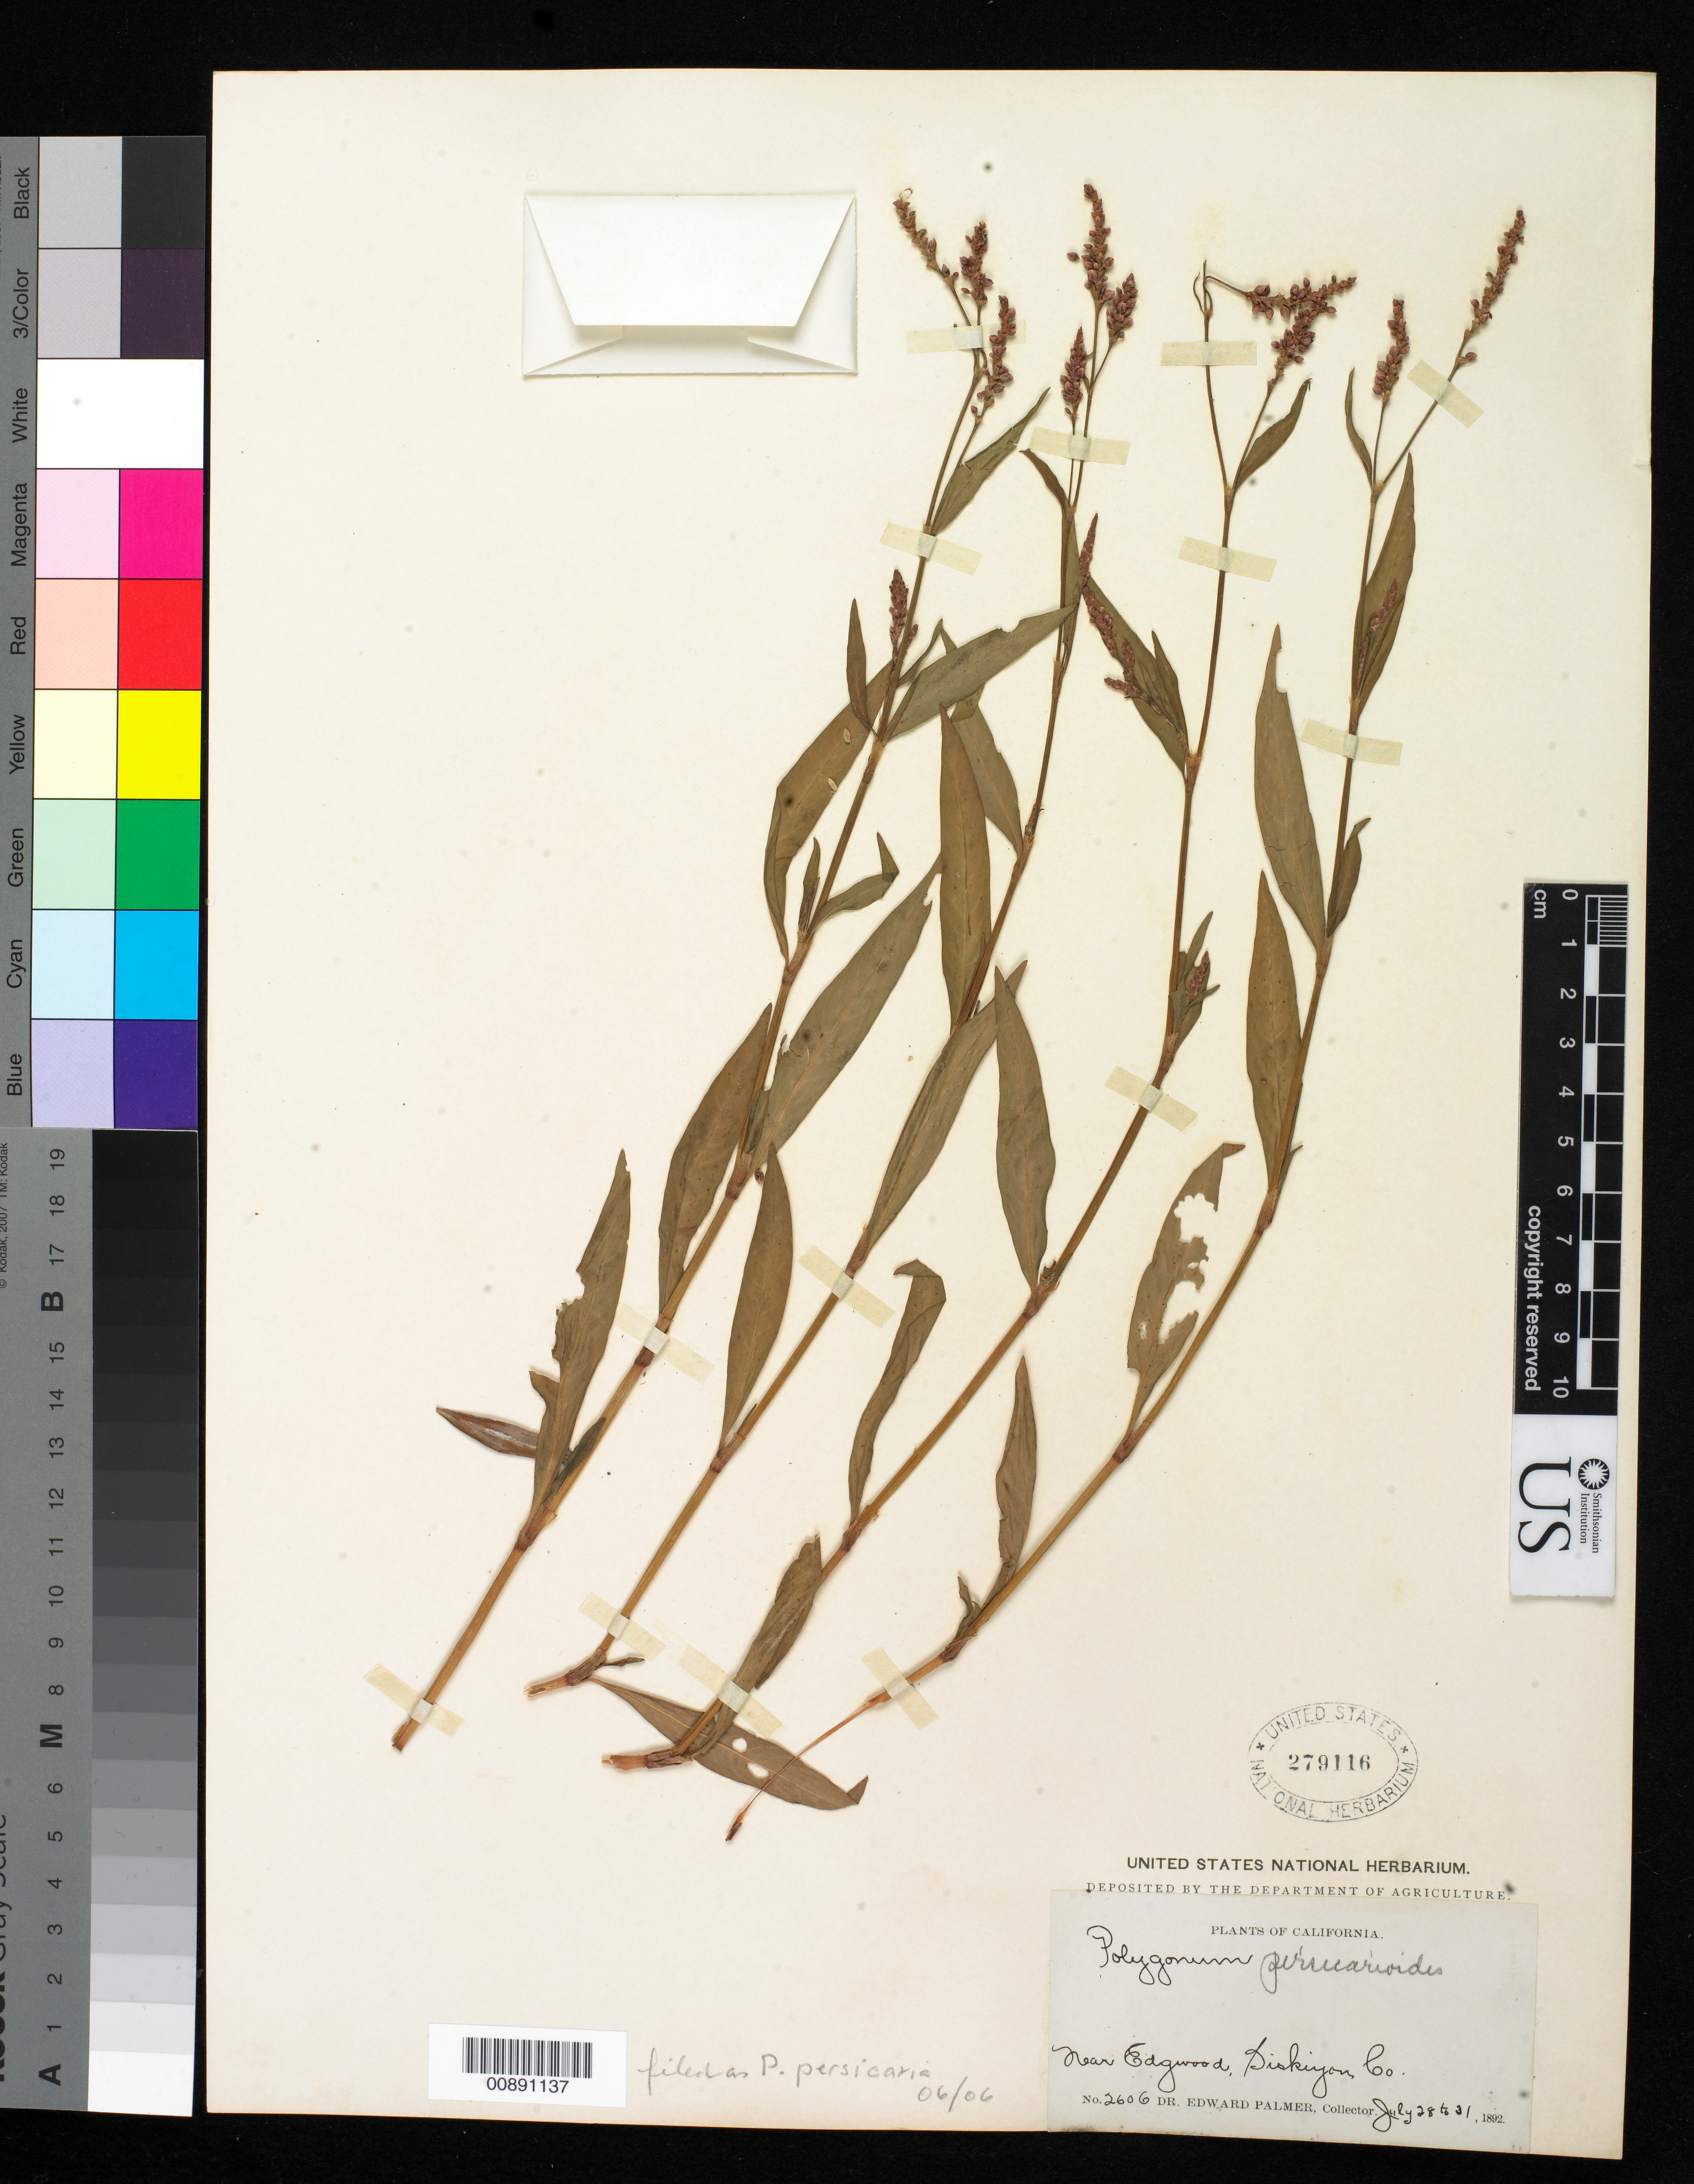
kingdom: Plantae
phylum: Tracheophyta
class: Magnoliopsida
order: Caryophyllales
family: Polygonaceae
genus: Persicaria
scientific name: Persicaria maculosa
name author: S.F. Gray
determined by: Atha, D. E.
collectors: E. Palmer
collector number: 2606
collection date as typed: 28 Jul 1892 to 31 Jul 1892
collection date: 1892-07-28/1892-07-31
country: United States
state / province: California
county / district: Siskiyou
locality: Near Edgwood, Siskiyou County, California.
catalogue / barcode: US 279116